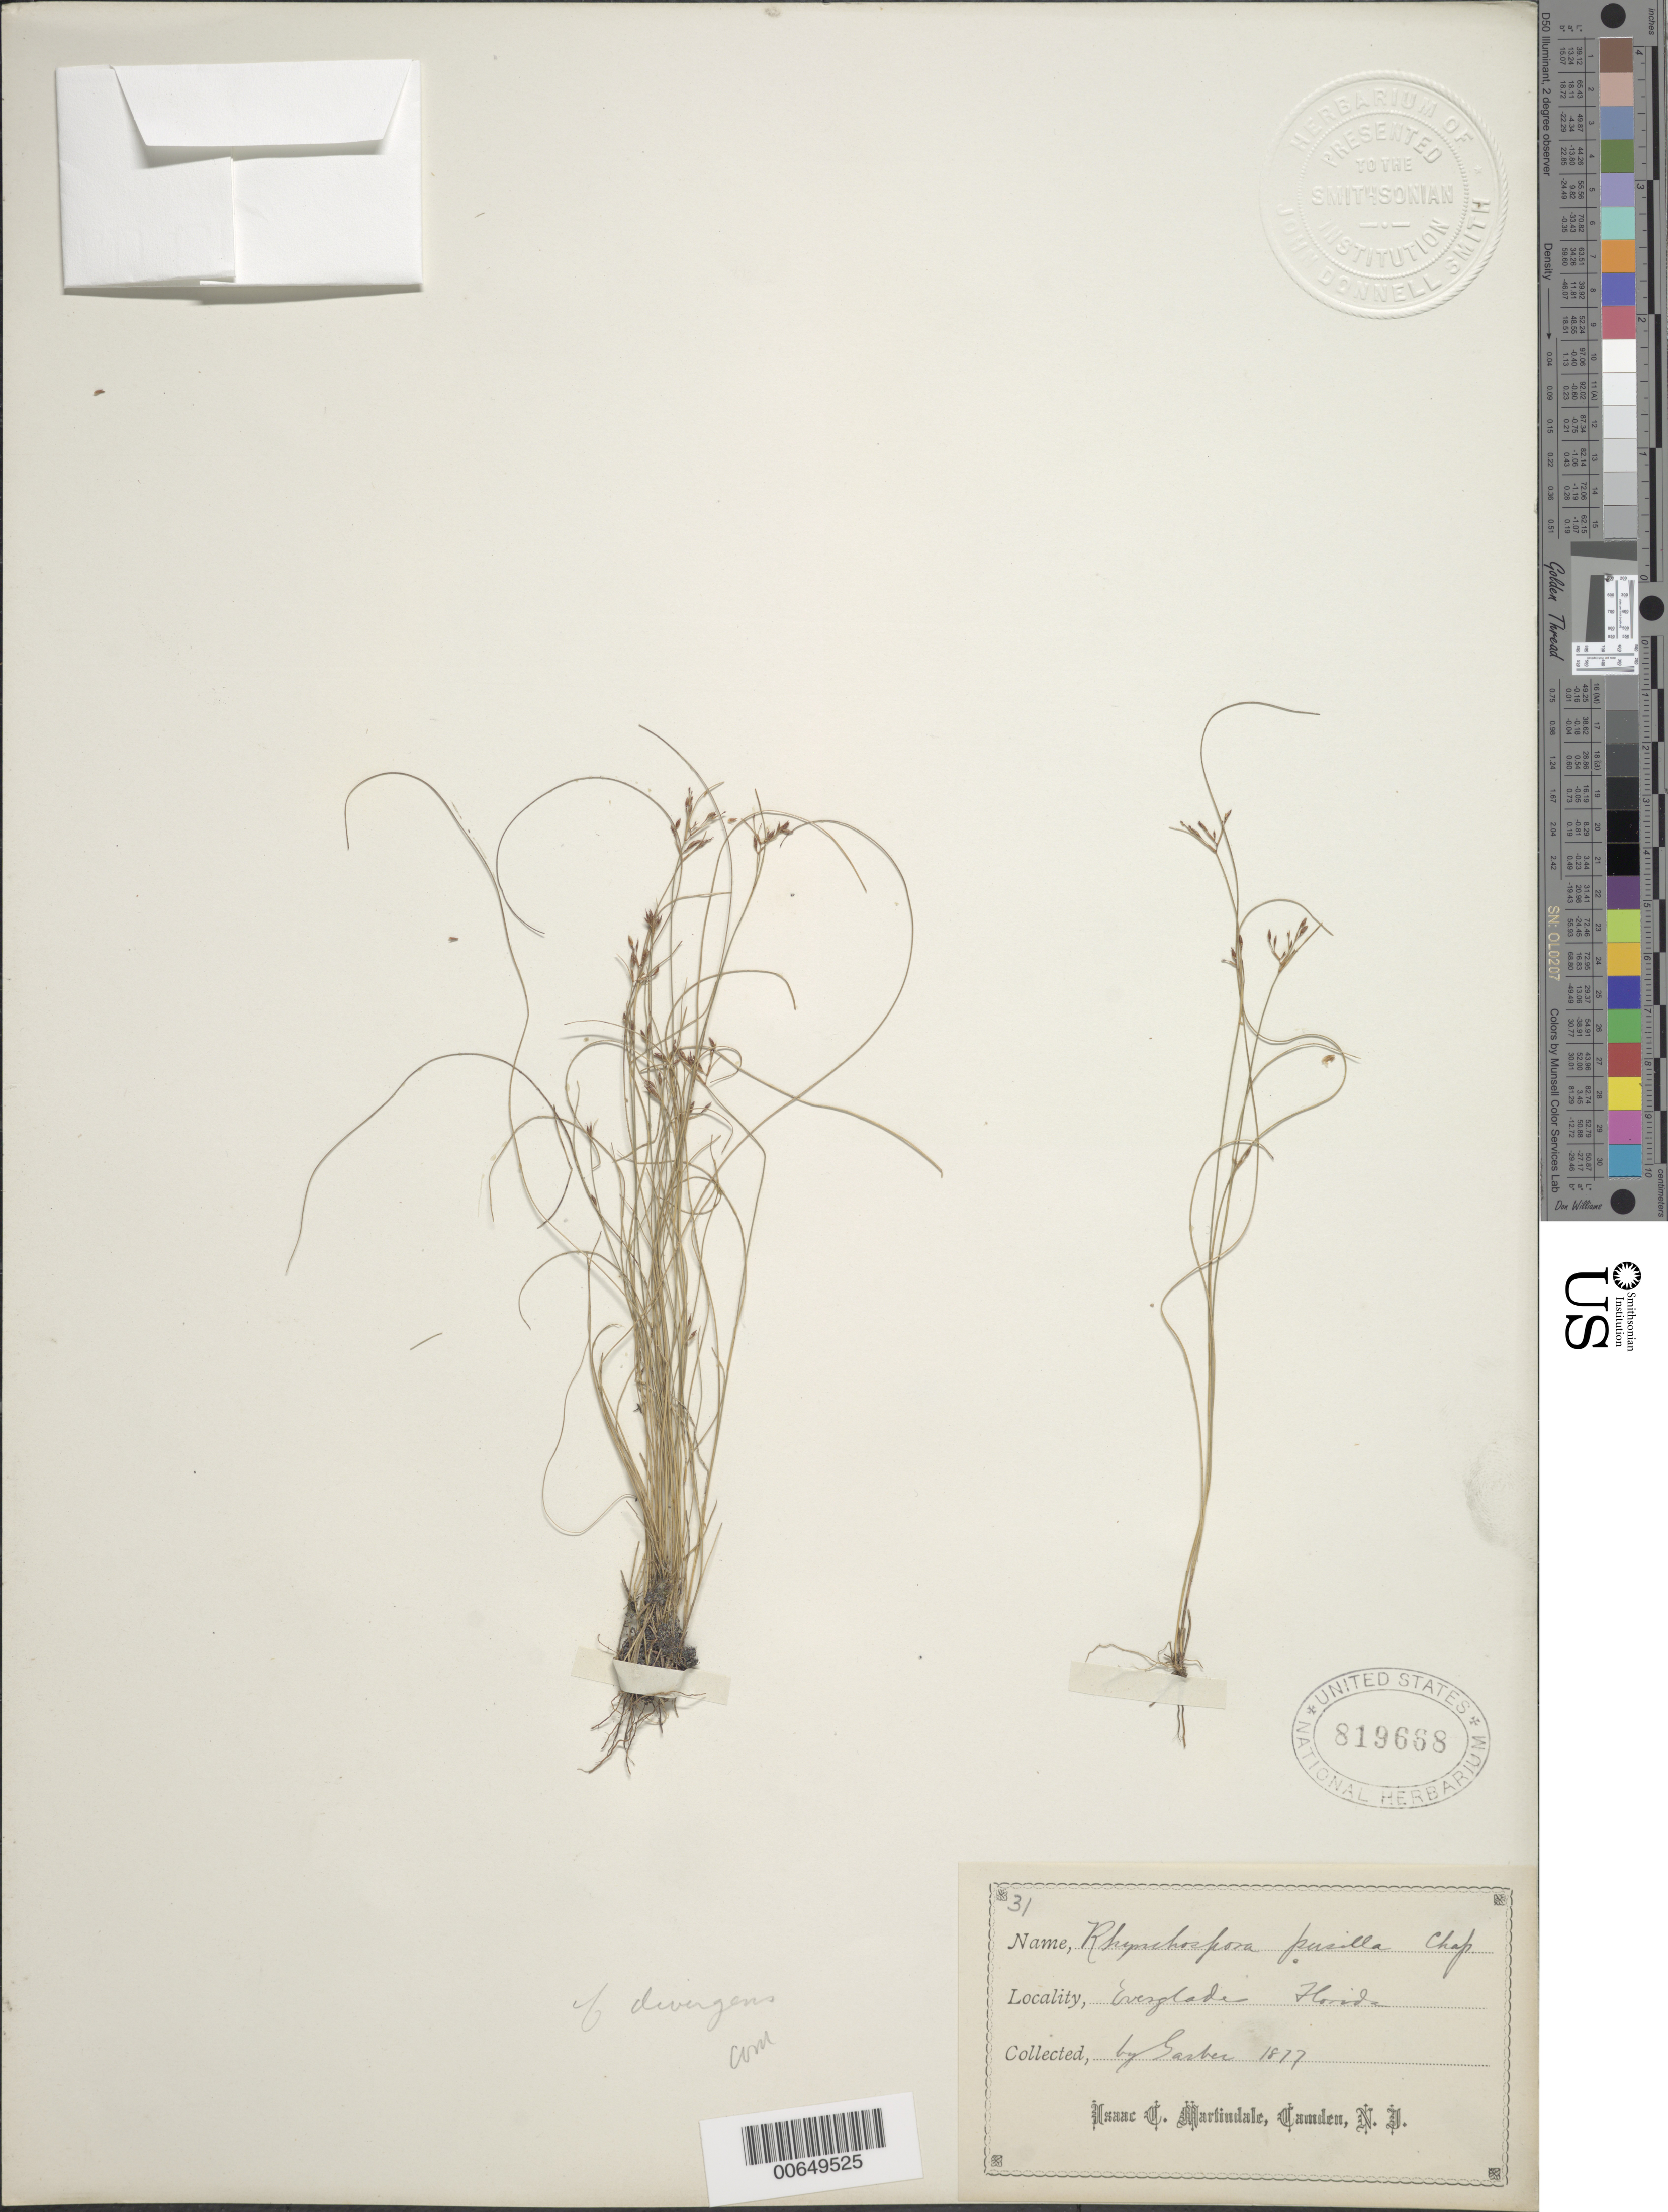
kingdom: Plantae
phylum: Tracheophyta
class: Liliopsida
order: Poales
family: Cyperaceae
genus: Rhynchospora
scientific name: Rhynchospora intermixta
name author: C. Wright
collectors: A. P. Garber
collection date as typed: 1877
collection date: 1877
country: United States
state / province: Florida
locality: Everglades. Florida.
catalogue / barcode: US 819668